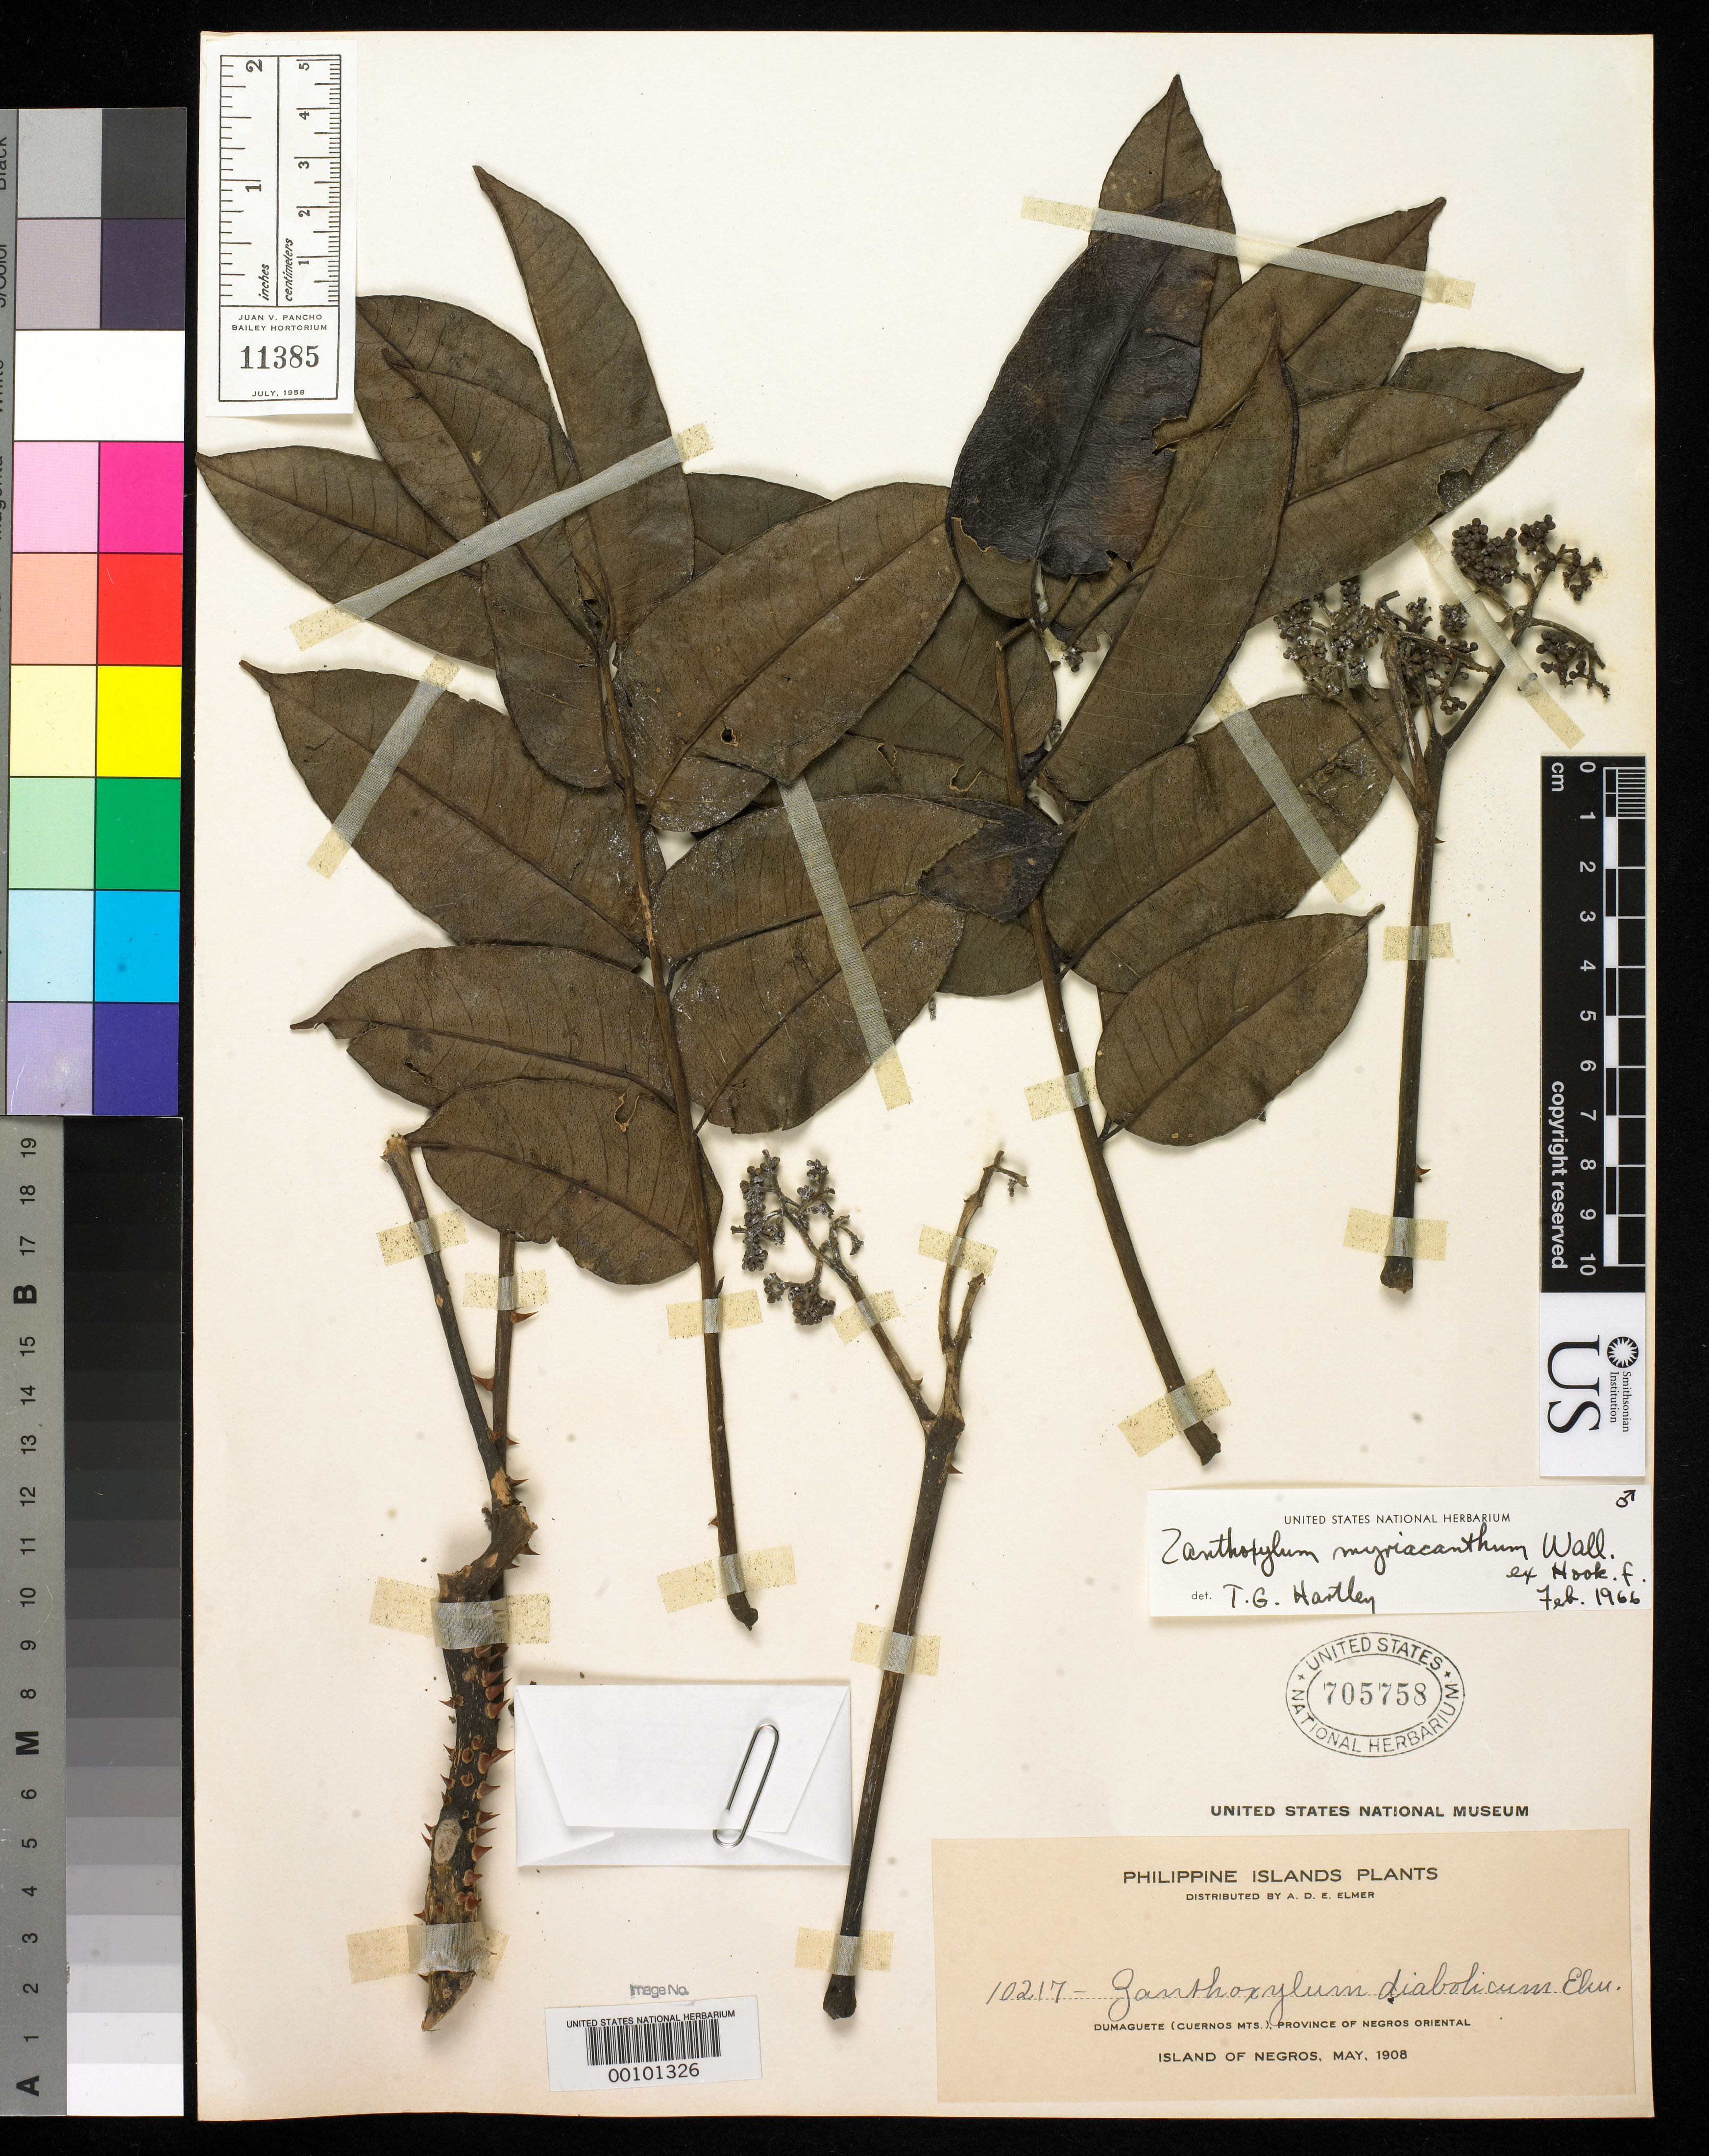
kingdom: Plantae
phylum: Tracheophyta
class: Magnoliopsida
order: Sapindales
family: Rutaceae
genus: Zanthoxylum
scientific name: Zanthoxylum diabolicum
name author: Elmer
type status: Isotype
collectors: A. D. E. Elmer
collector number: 10217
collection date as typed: May 1908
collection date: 1908-05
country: Philippines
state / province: Central Visayas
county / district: Negros Oriental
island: Negros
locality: Dumaguete, Cuernos Mtns.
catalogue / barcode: US 705758